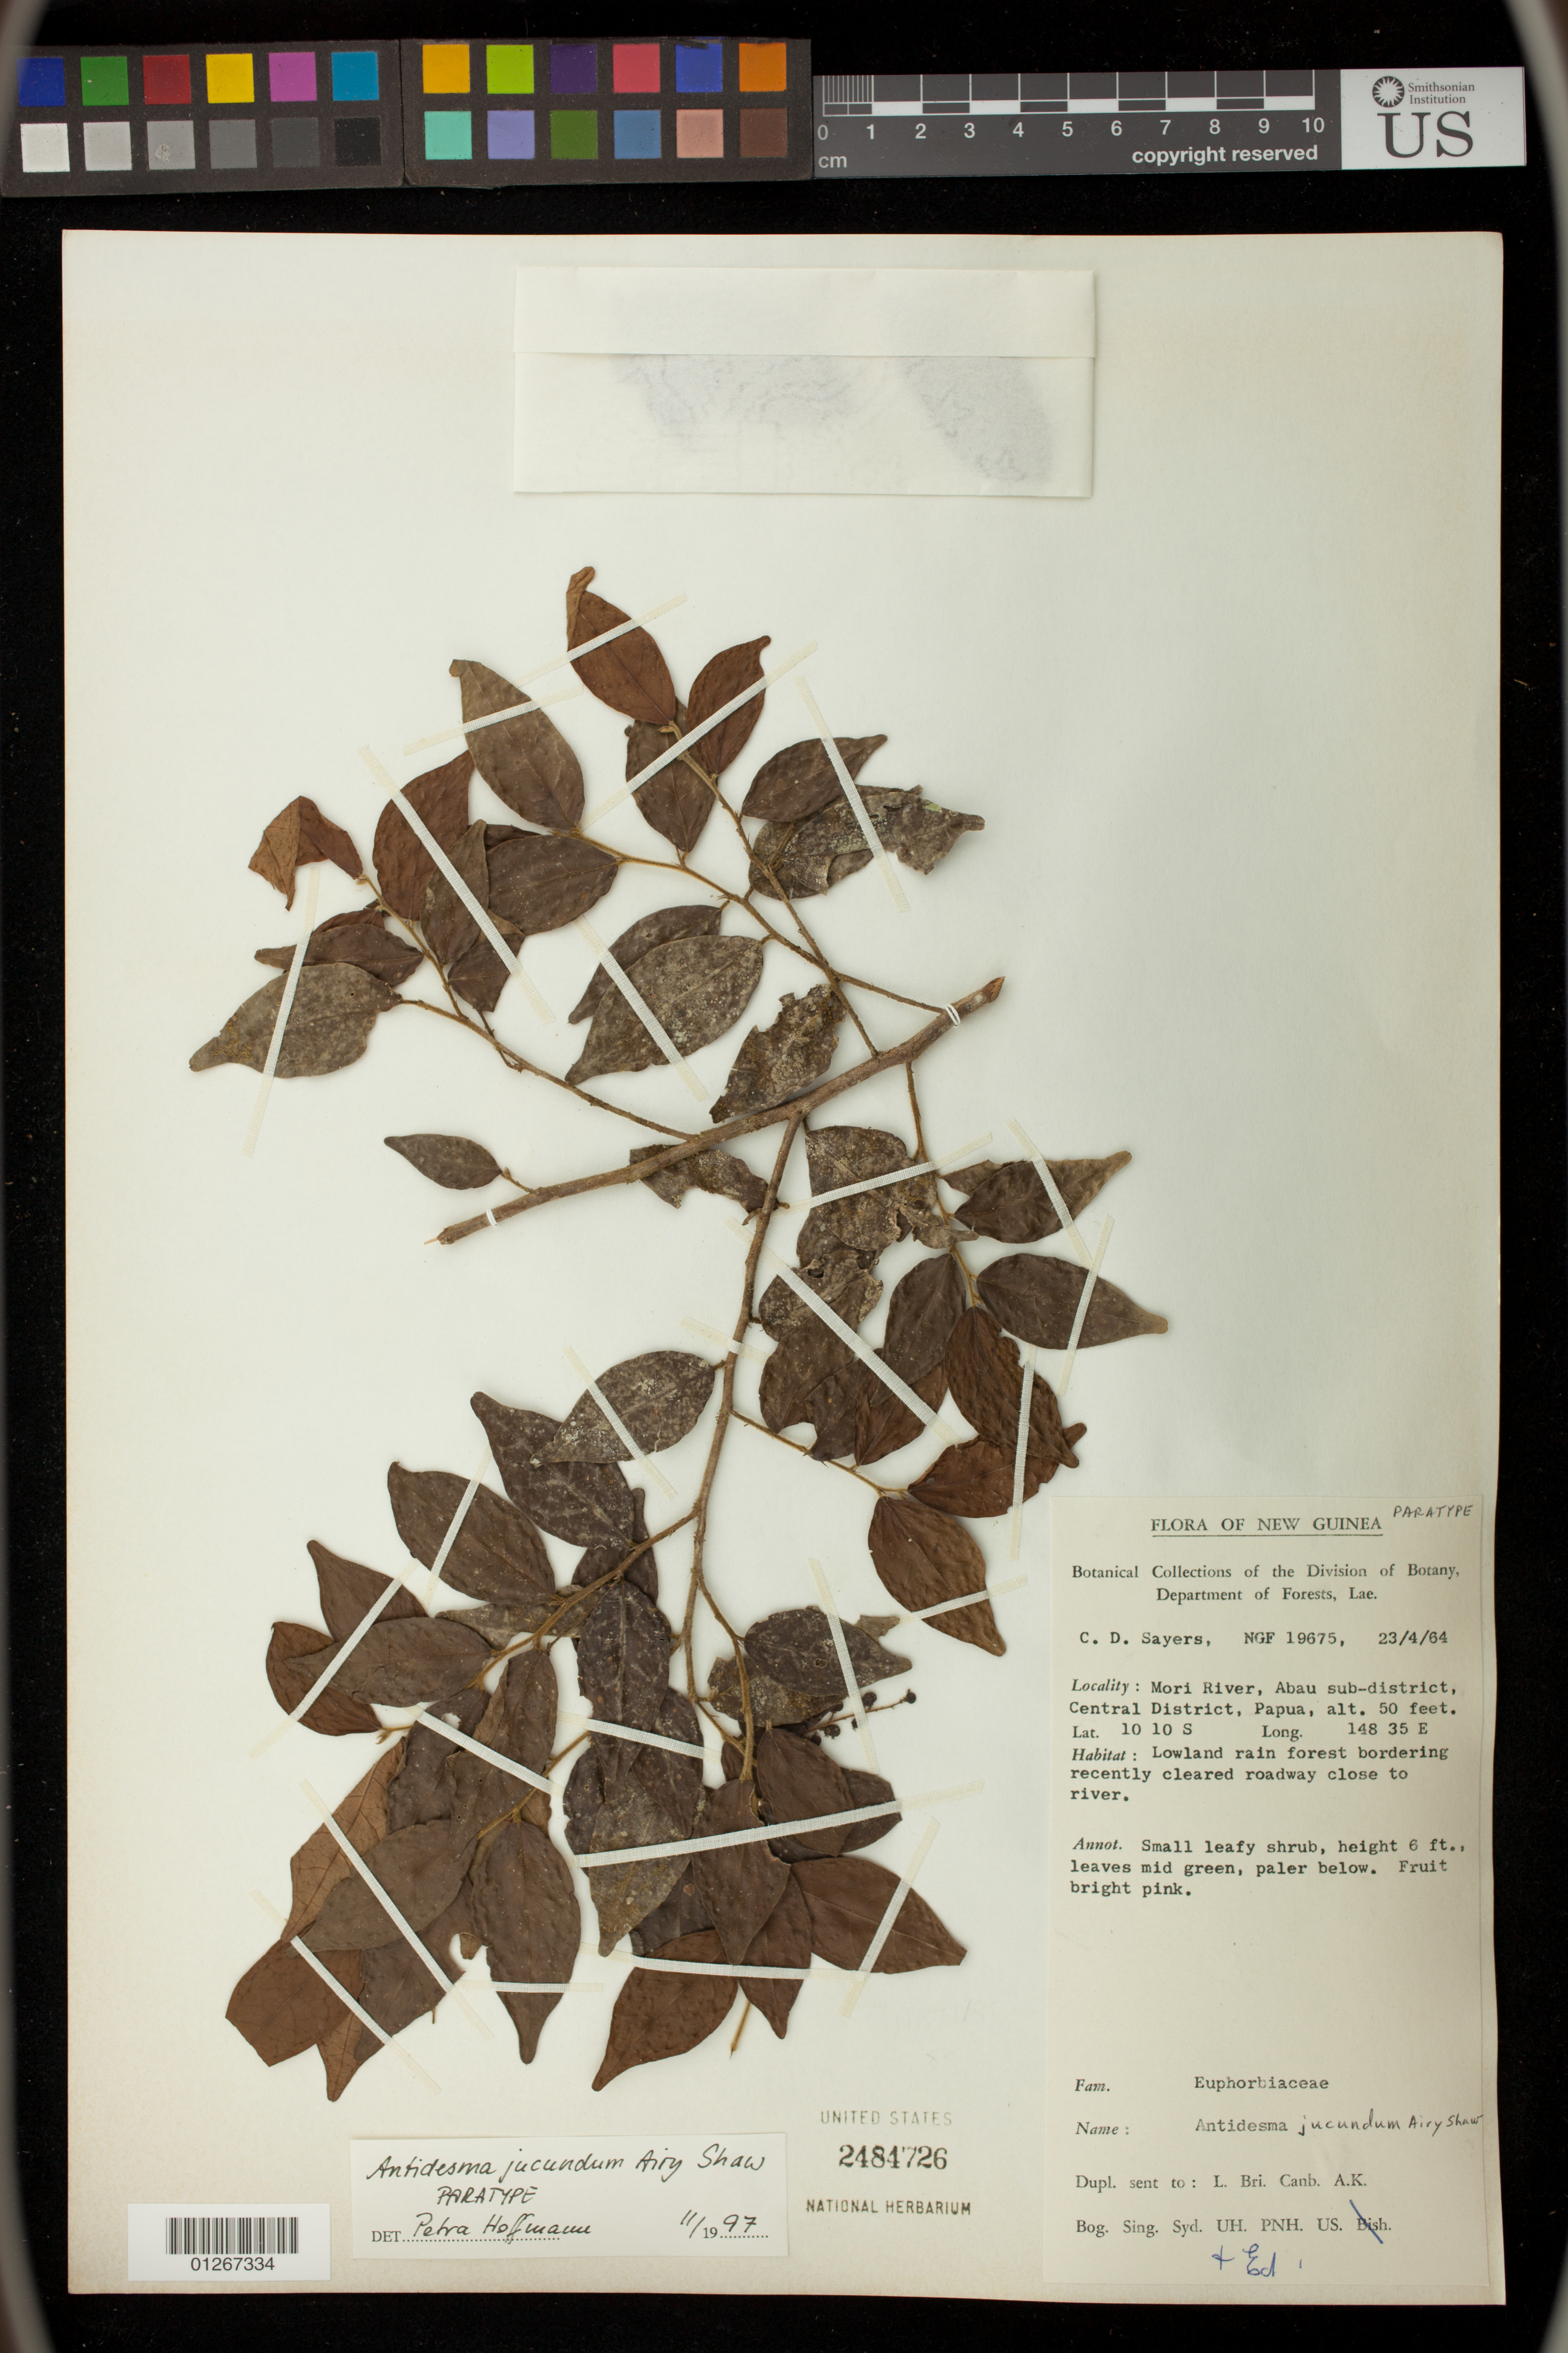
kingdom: Plantae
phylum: Tracheophyta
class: Magnoliopsida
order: Malpighiales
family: Phyllanthaceae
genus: Antidesma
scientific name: Antidesma jucundum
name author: Airy Shaw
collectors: C. Sayers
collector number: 19675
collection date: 1964-04-23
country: Papua New Guinea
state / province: Central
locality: Mori River, Abau sub-district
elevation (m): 15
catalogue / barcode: US 2484726